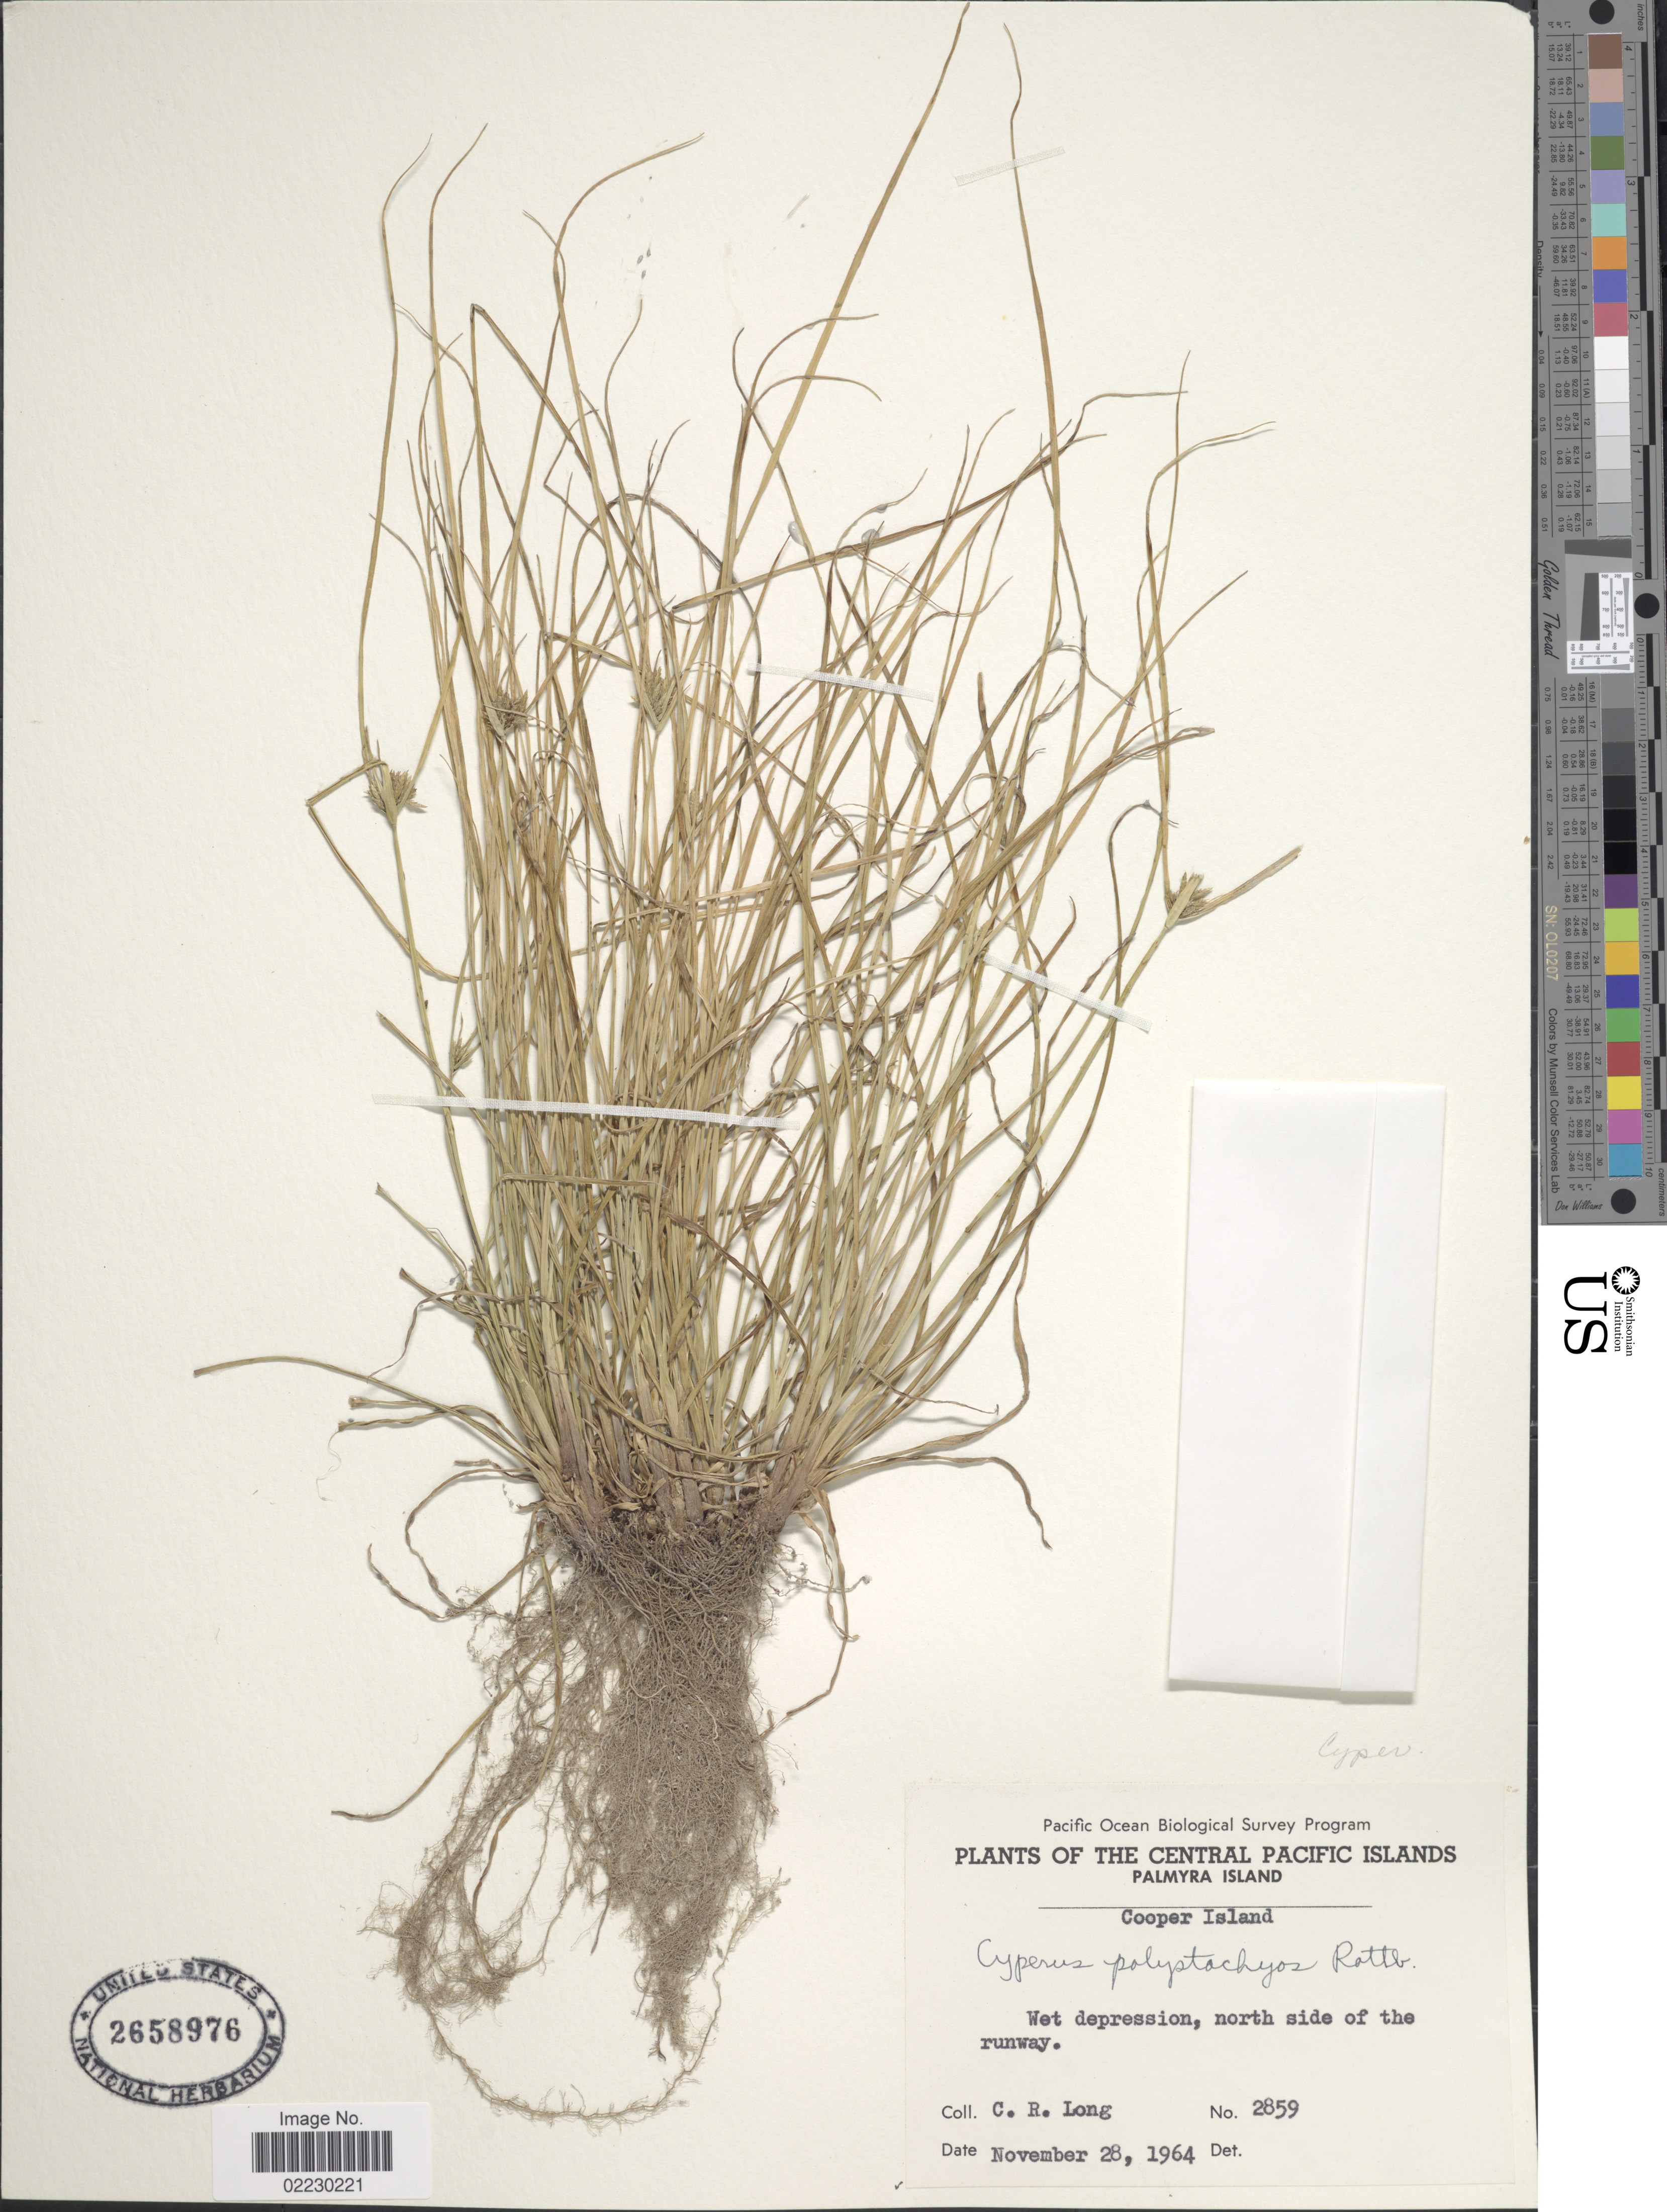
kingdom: Plantae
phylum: Tracheophyta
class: Liliopsida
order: Poales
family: Cyperaceae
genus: Cyperus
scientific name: Cyperus polystachyos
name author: Rottb.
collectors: C. R. Long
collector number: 2859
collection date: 1964-11-28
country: U.S. Administered Pacific Islands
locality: Central Pacific Islands, Palmyra Island, Cooper Island, wet depression, north side of runway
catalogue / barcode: US 2658976